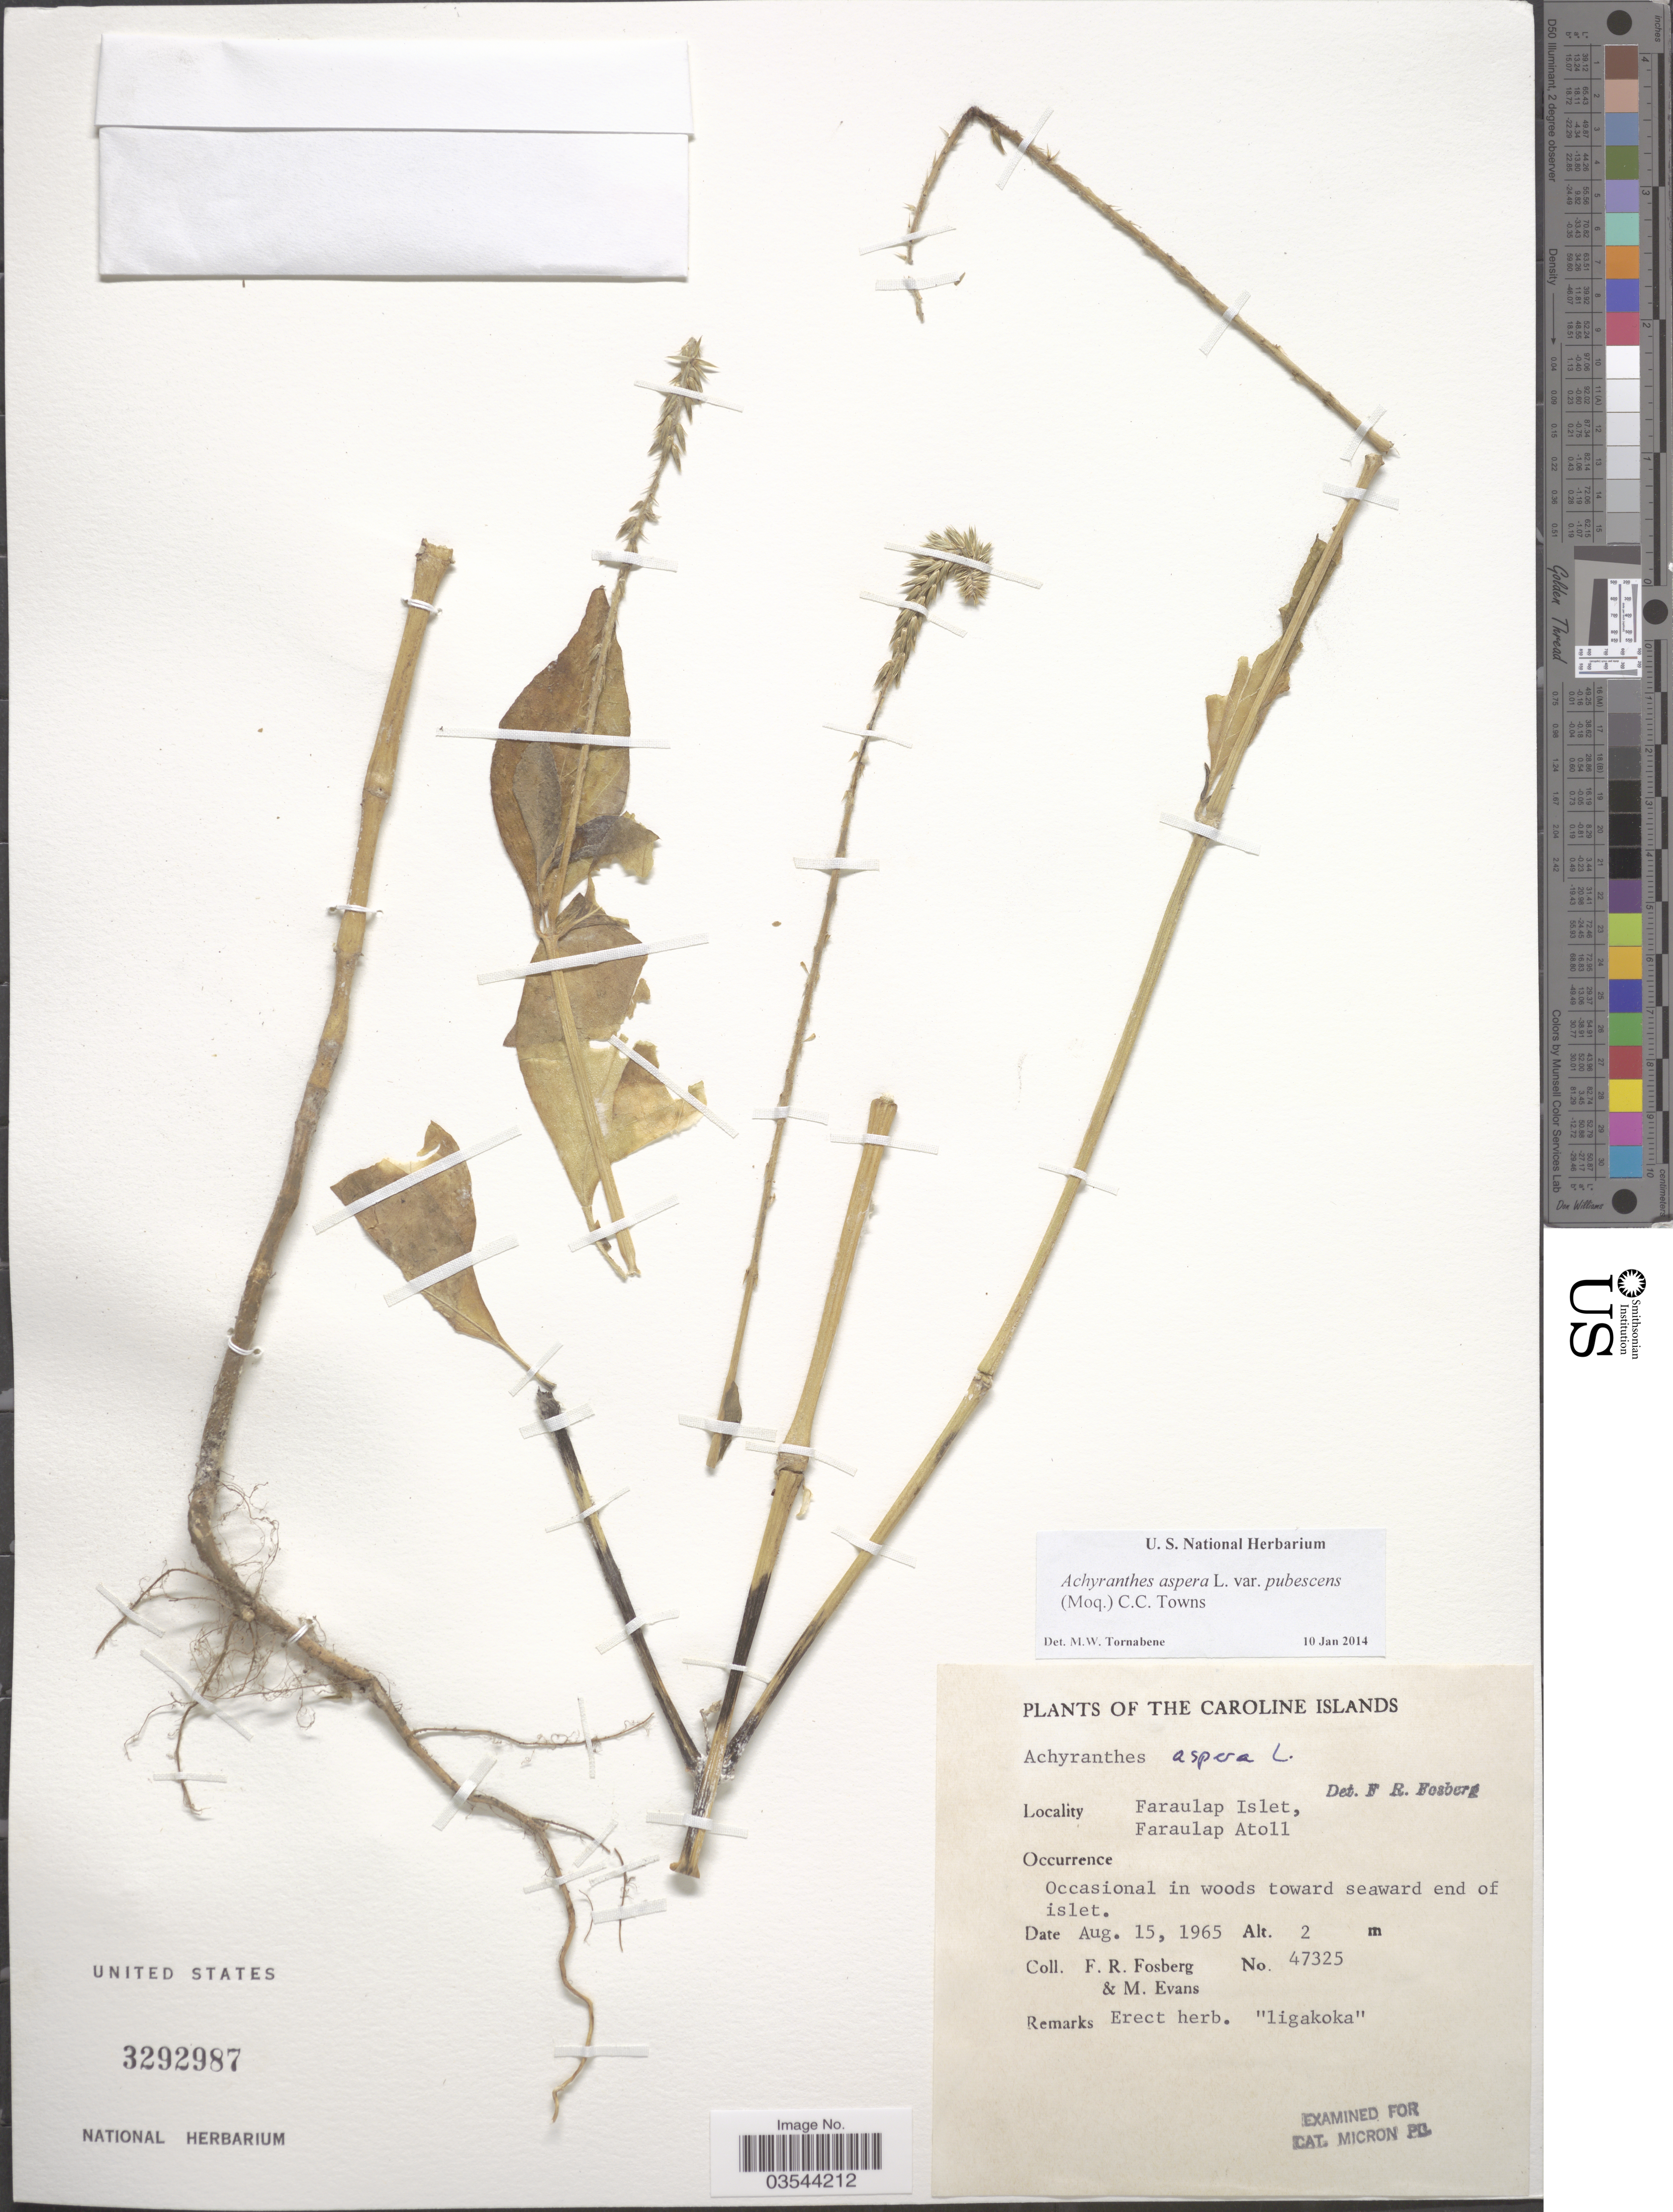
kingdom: Plantae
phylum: Tracheophyta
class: Magnoliopsida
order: Caryophyllales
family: Amaranthaceae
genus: Achyranthes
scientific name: Achyranthes aspera var. pubescens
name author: (Moq.) M. Gómez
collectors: F. R. Fosberg & M. Evans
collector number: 47325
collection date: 1965-08-15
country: Micronesia, Federated States of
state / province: Yap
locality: The Caroline Islands. Faraulap Islet, Faraulap Atoll. In woods toward seaward end of islet.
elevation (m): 2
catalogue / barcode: US 3292987